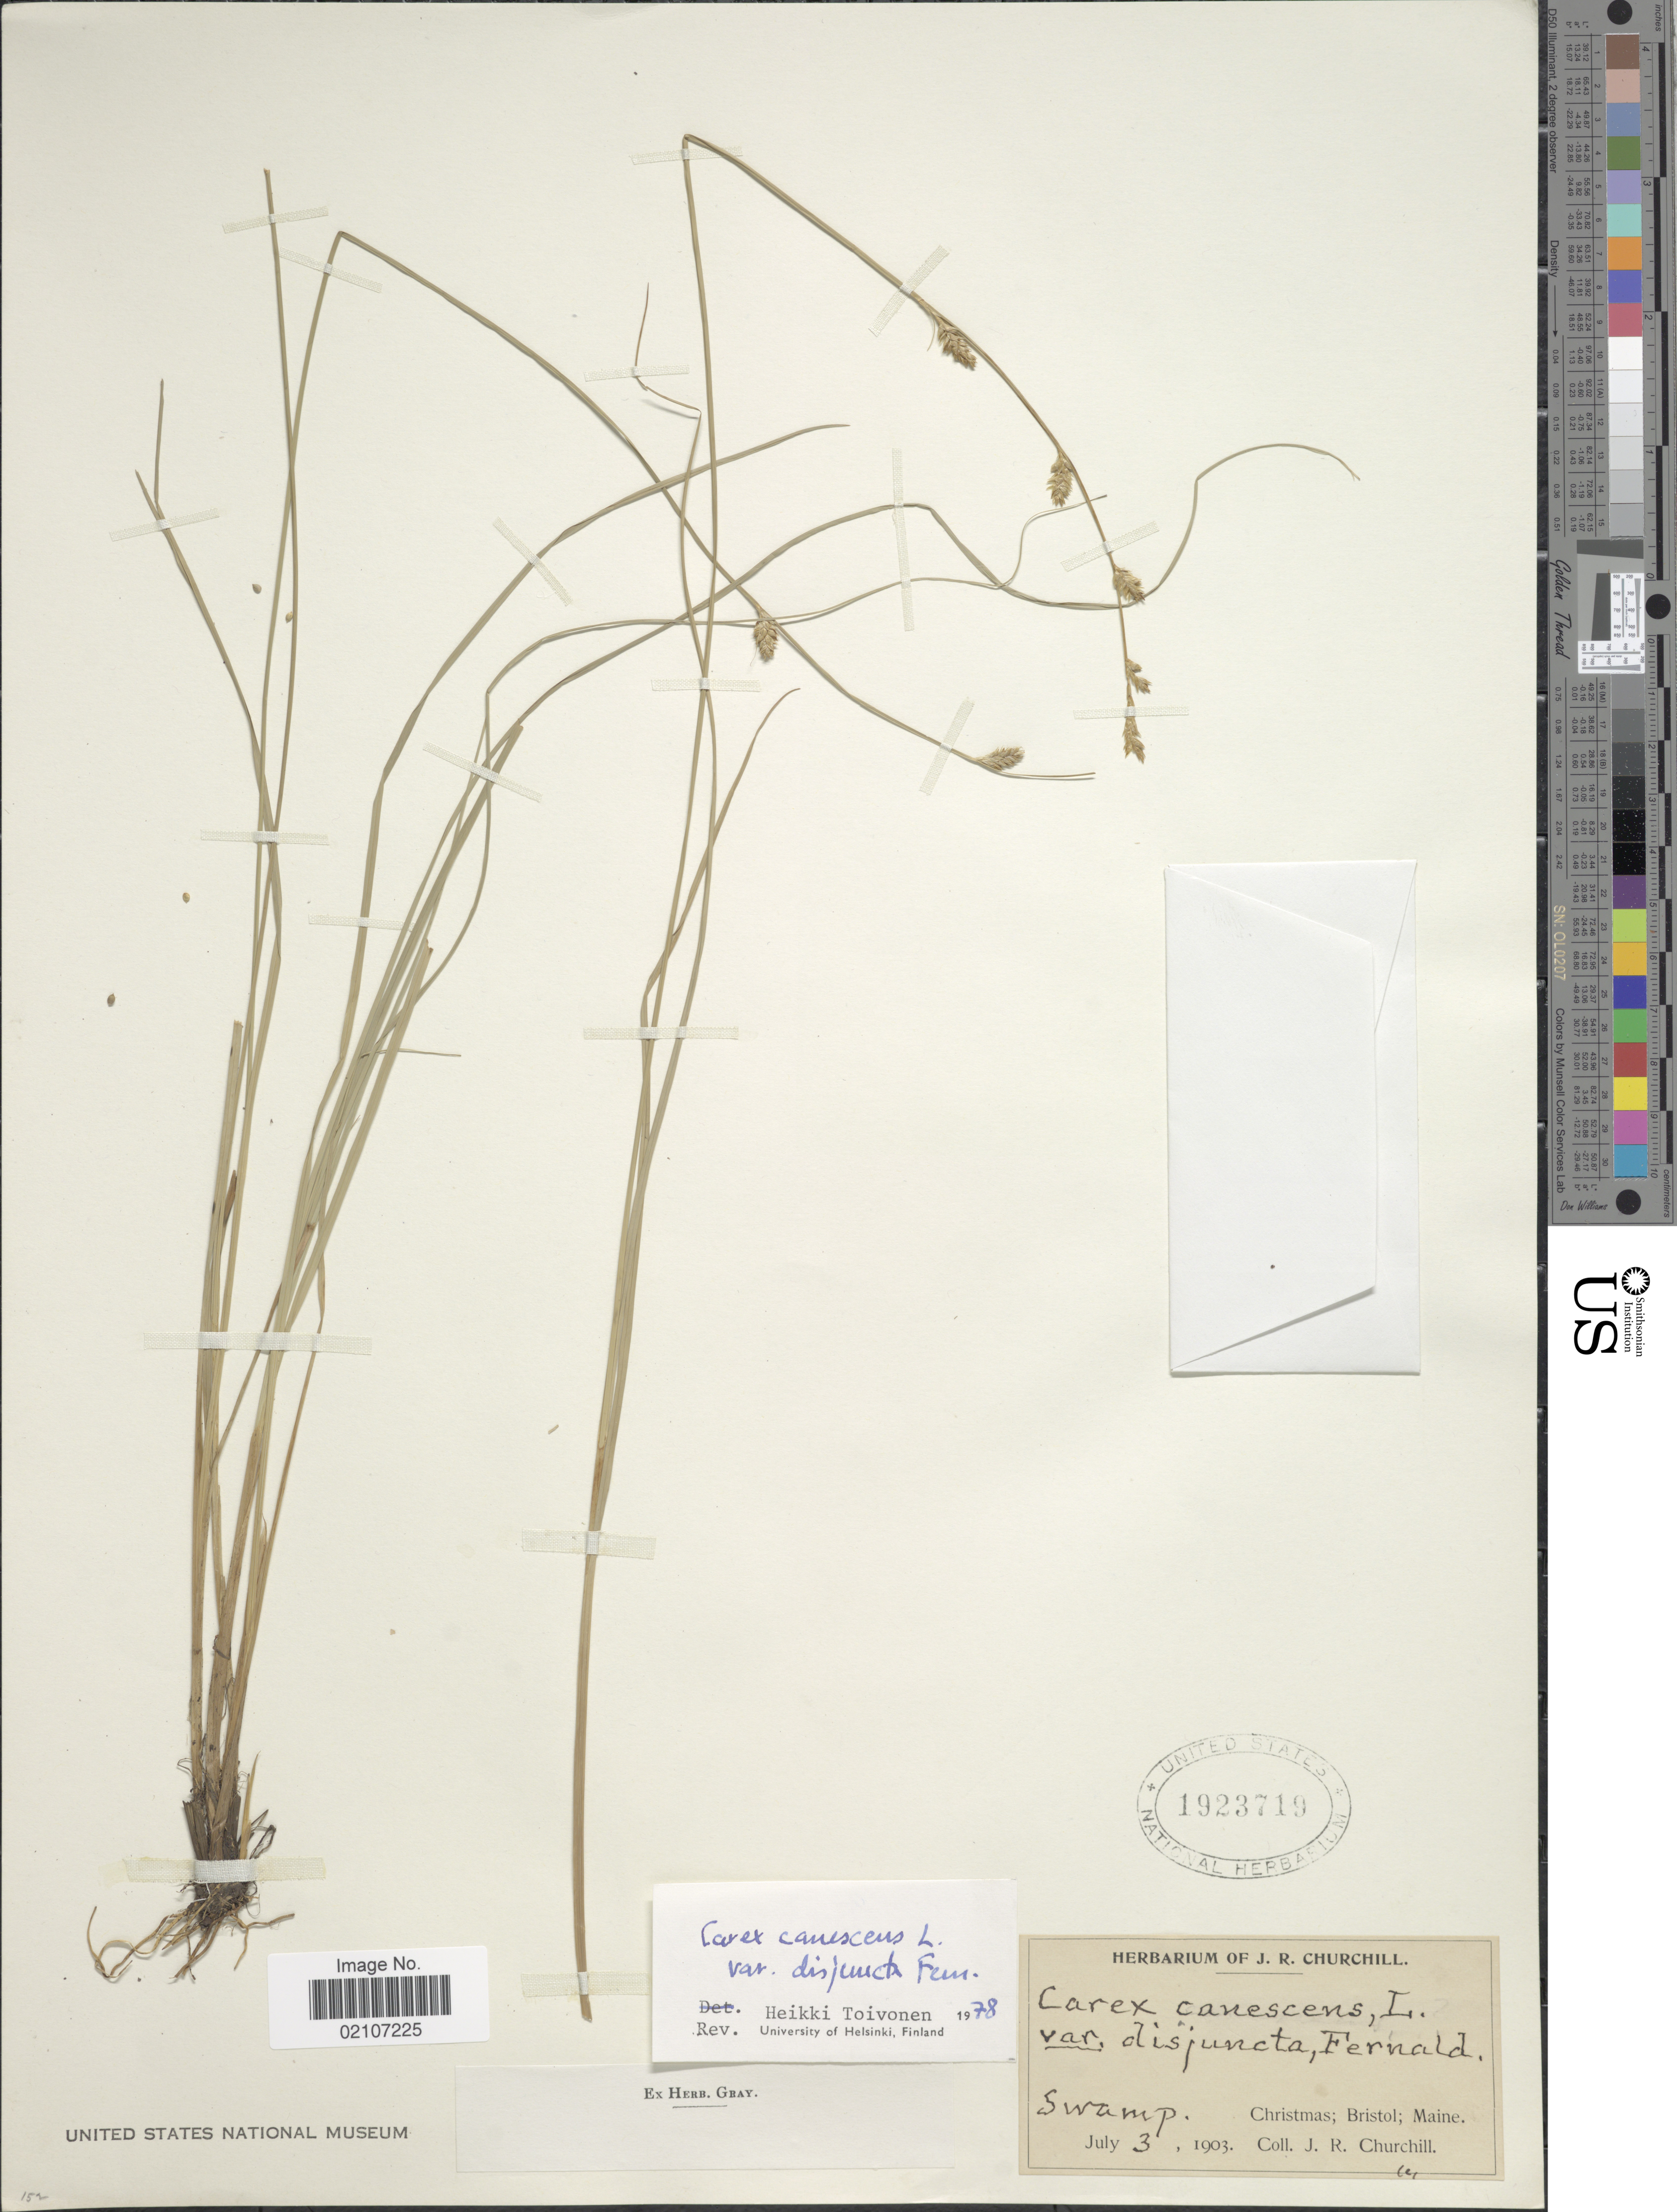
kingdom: Plantae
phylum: Tracheophyta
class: Liliopsida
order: Poales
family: Cyperaceae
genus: Carex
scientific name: Carex canescens var. disjuncta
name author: Fernald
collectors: J. Churchill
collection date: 1903-07-03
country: United States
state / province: Maine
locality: Swamp. Christmas; Bristol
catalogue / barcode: US 1923719